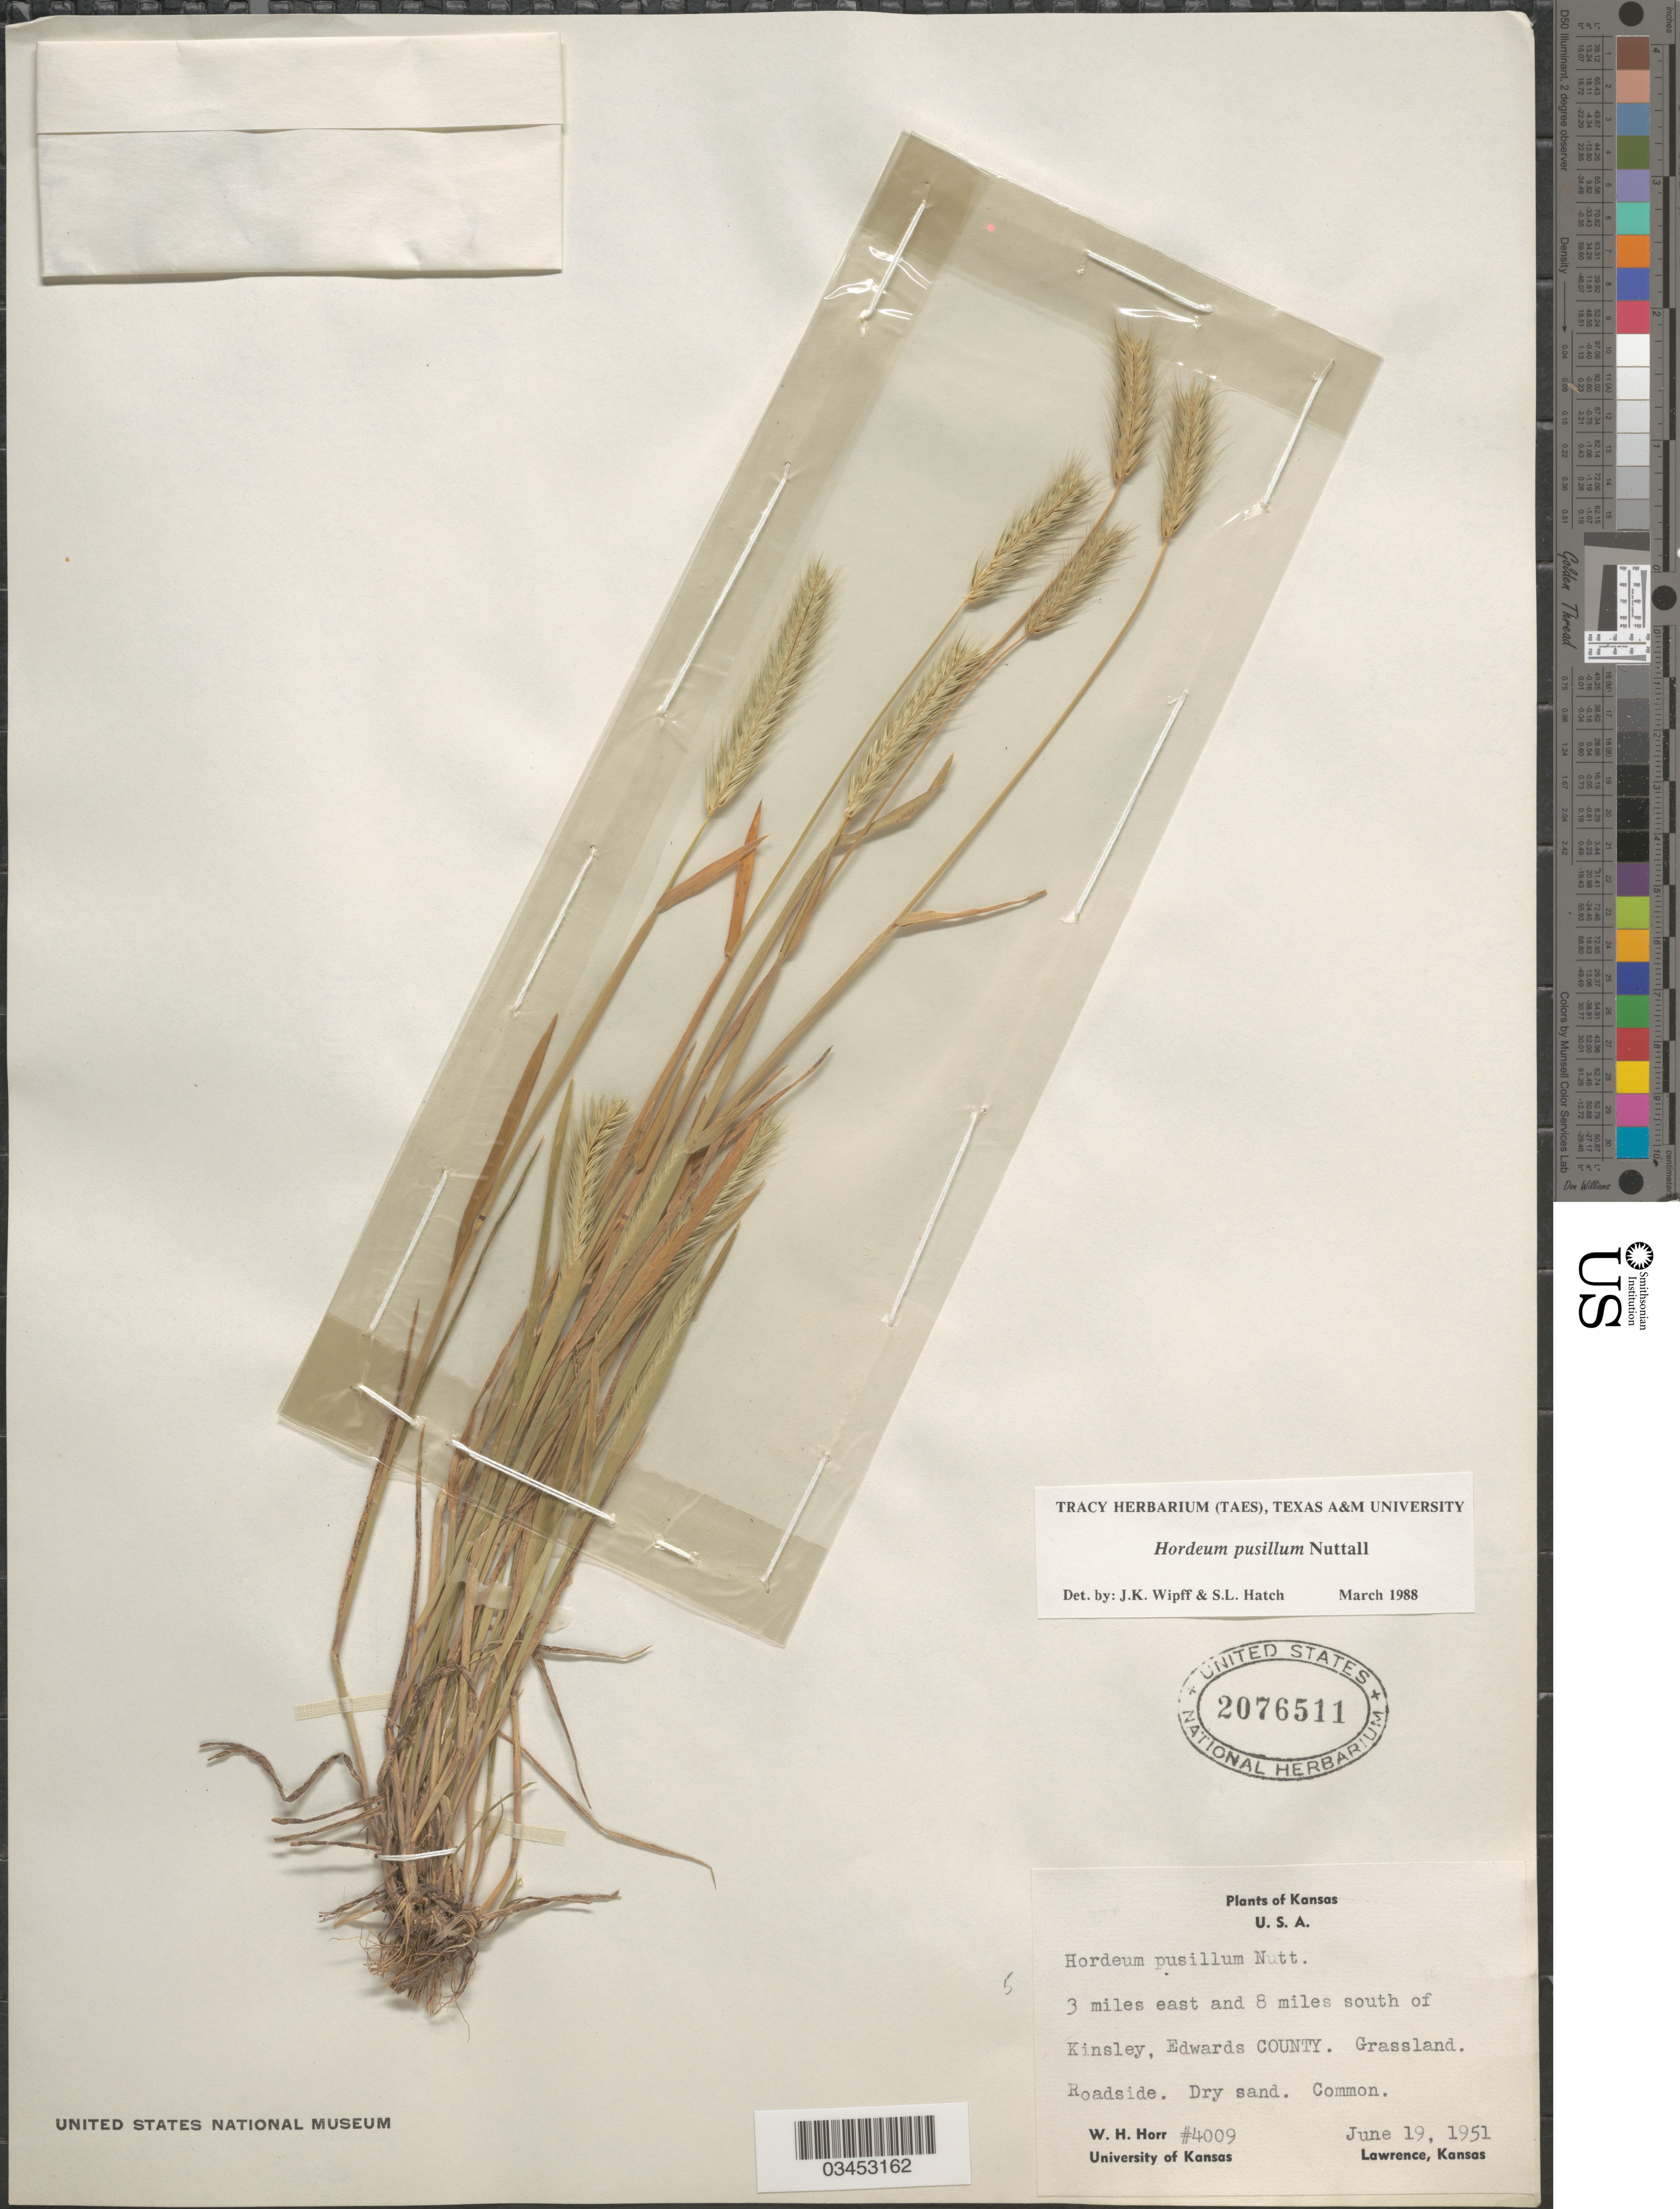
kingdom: Plantae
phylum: Tracheophyta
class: Liliopsida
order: Poales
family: Poaceae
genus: Hordeum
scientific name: Hordeum pusillum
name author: Nutt.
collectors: W. H. Horr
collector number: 4009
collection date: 1951-06-19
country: United States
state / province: Kansas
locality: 3 miles east and 8 miles south of Kinsley, Edwards County.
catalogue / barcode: US 2076511